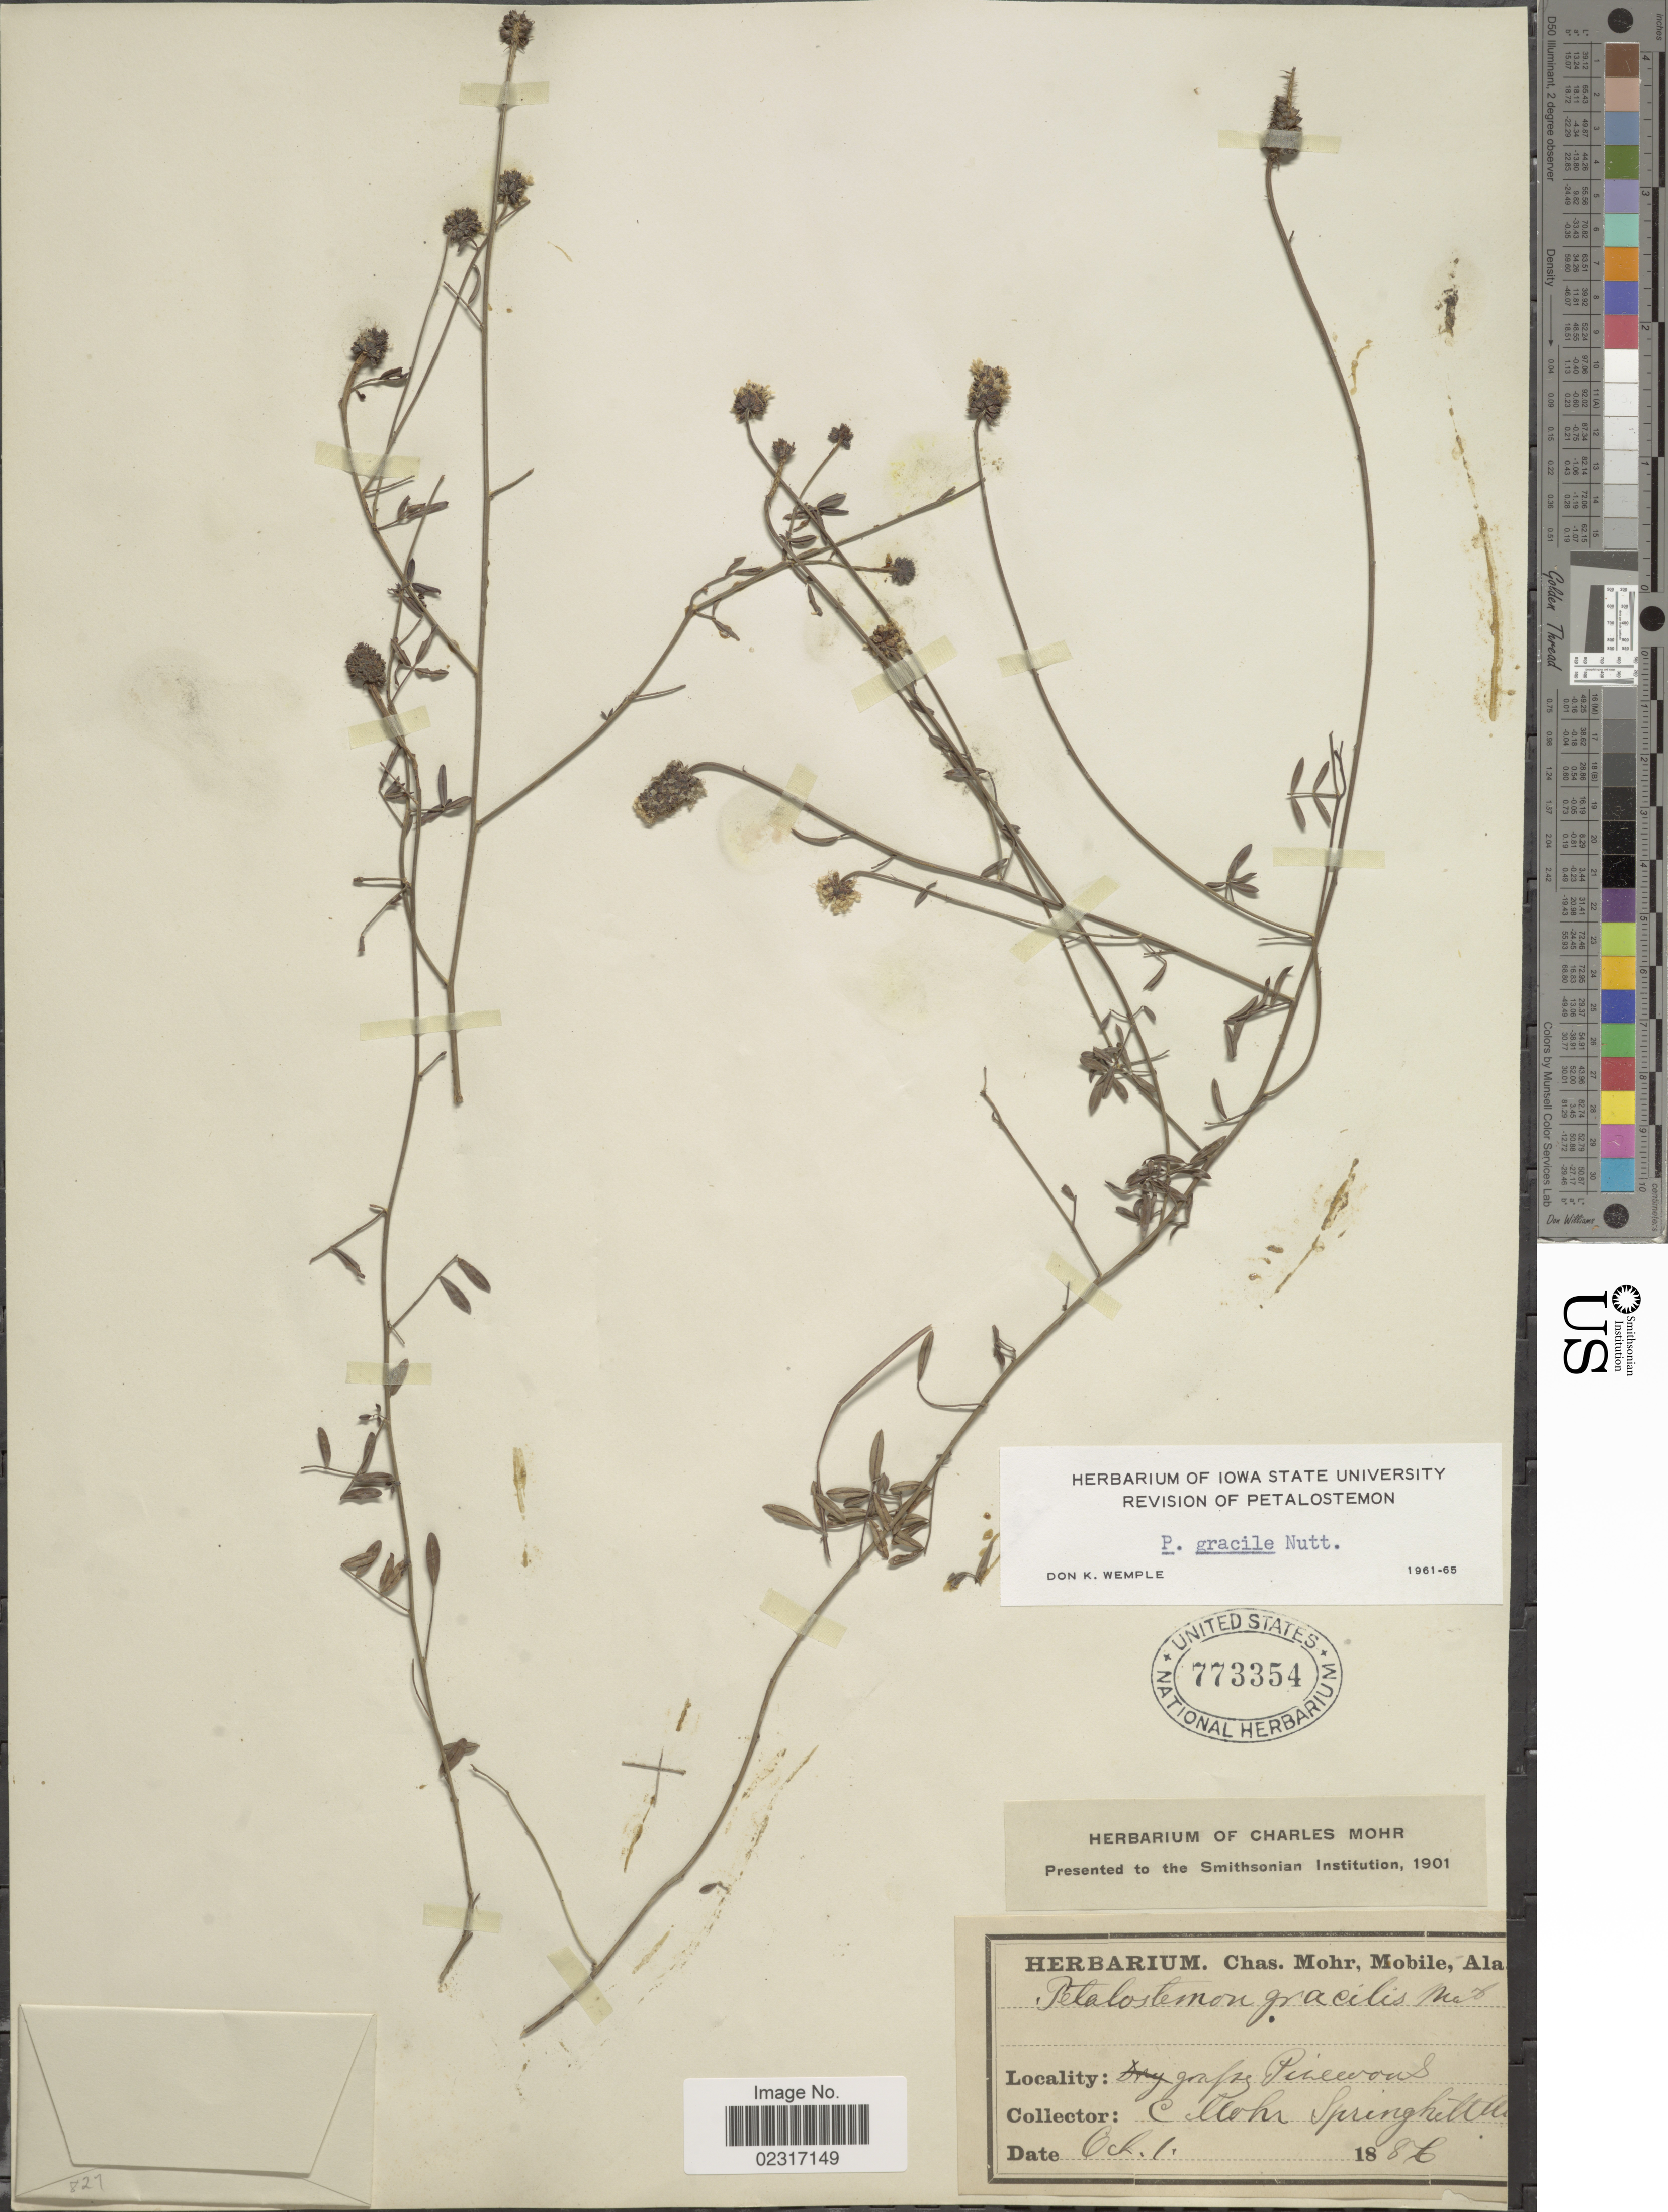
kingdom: Plantae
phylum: Tracheophyta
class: Magnoliopsida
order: Fabales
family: Fabaceae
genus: Dalea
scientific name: Dalea carnea var. gracilis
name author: (Nutt.) Barneby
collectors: C. T. Mohr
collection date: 1886-10-01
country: United States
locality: Grassy Pinewoods. Spring hill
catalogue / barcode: US 773354